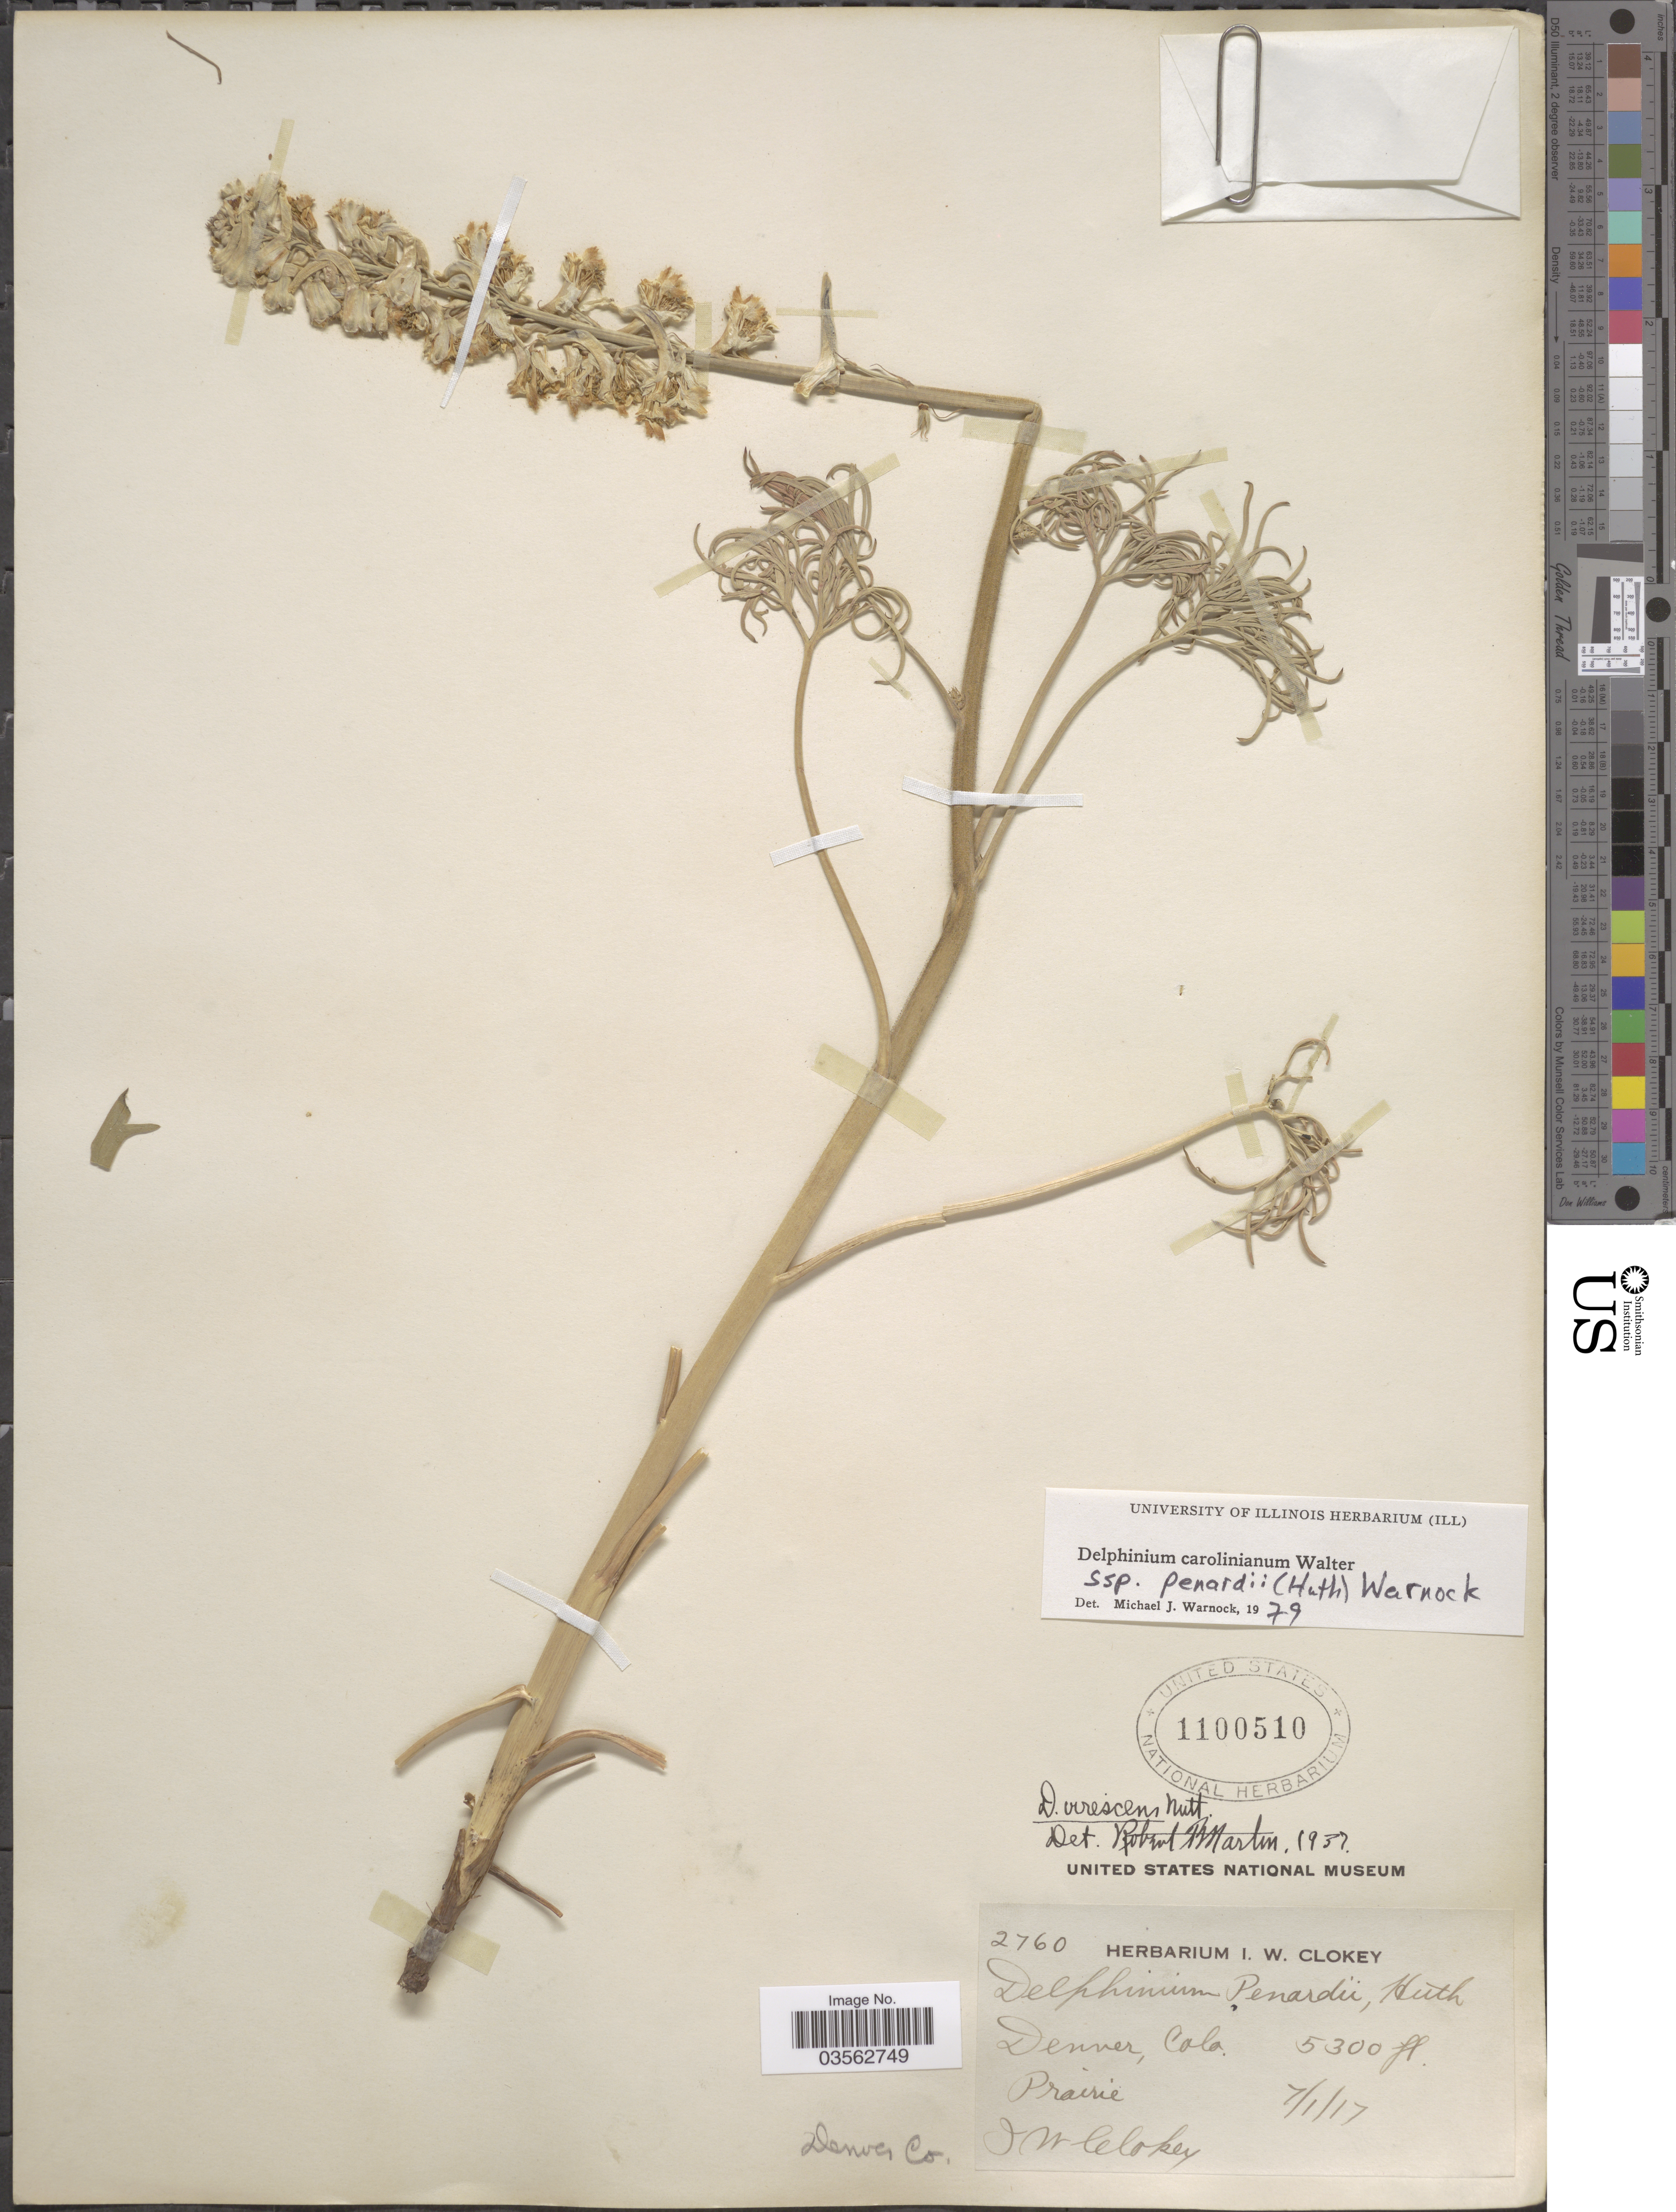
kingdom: Plantae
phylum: Tracheophyta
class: Magnoliopsida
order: Ranunculales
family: Ranunculaceae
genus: Delphinium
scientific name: Delphinium carolinianum subsp. penardii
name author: (Huth) M.J. Warnock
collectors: I. W. Clokey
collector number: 2760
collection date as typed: Transcribed d/m/y: 1/7/17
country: United States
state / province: Colorado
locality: Denver. Denver Co.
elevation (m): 1615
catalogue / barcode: US 1100510